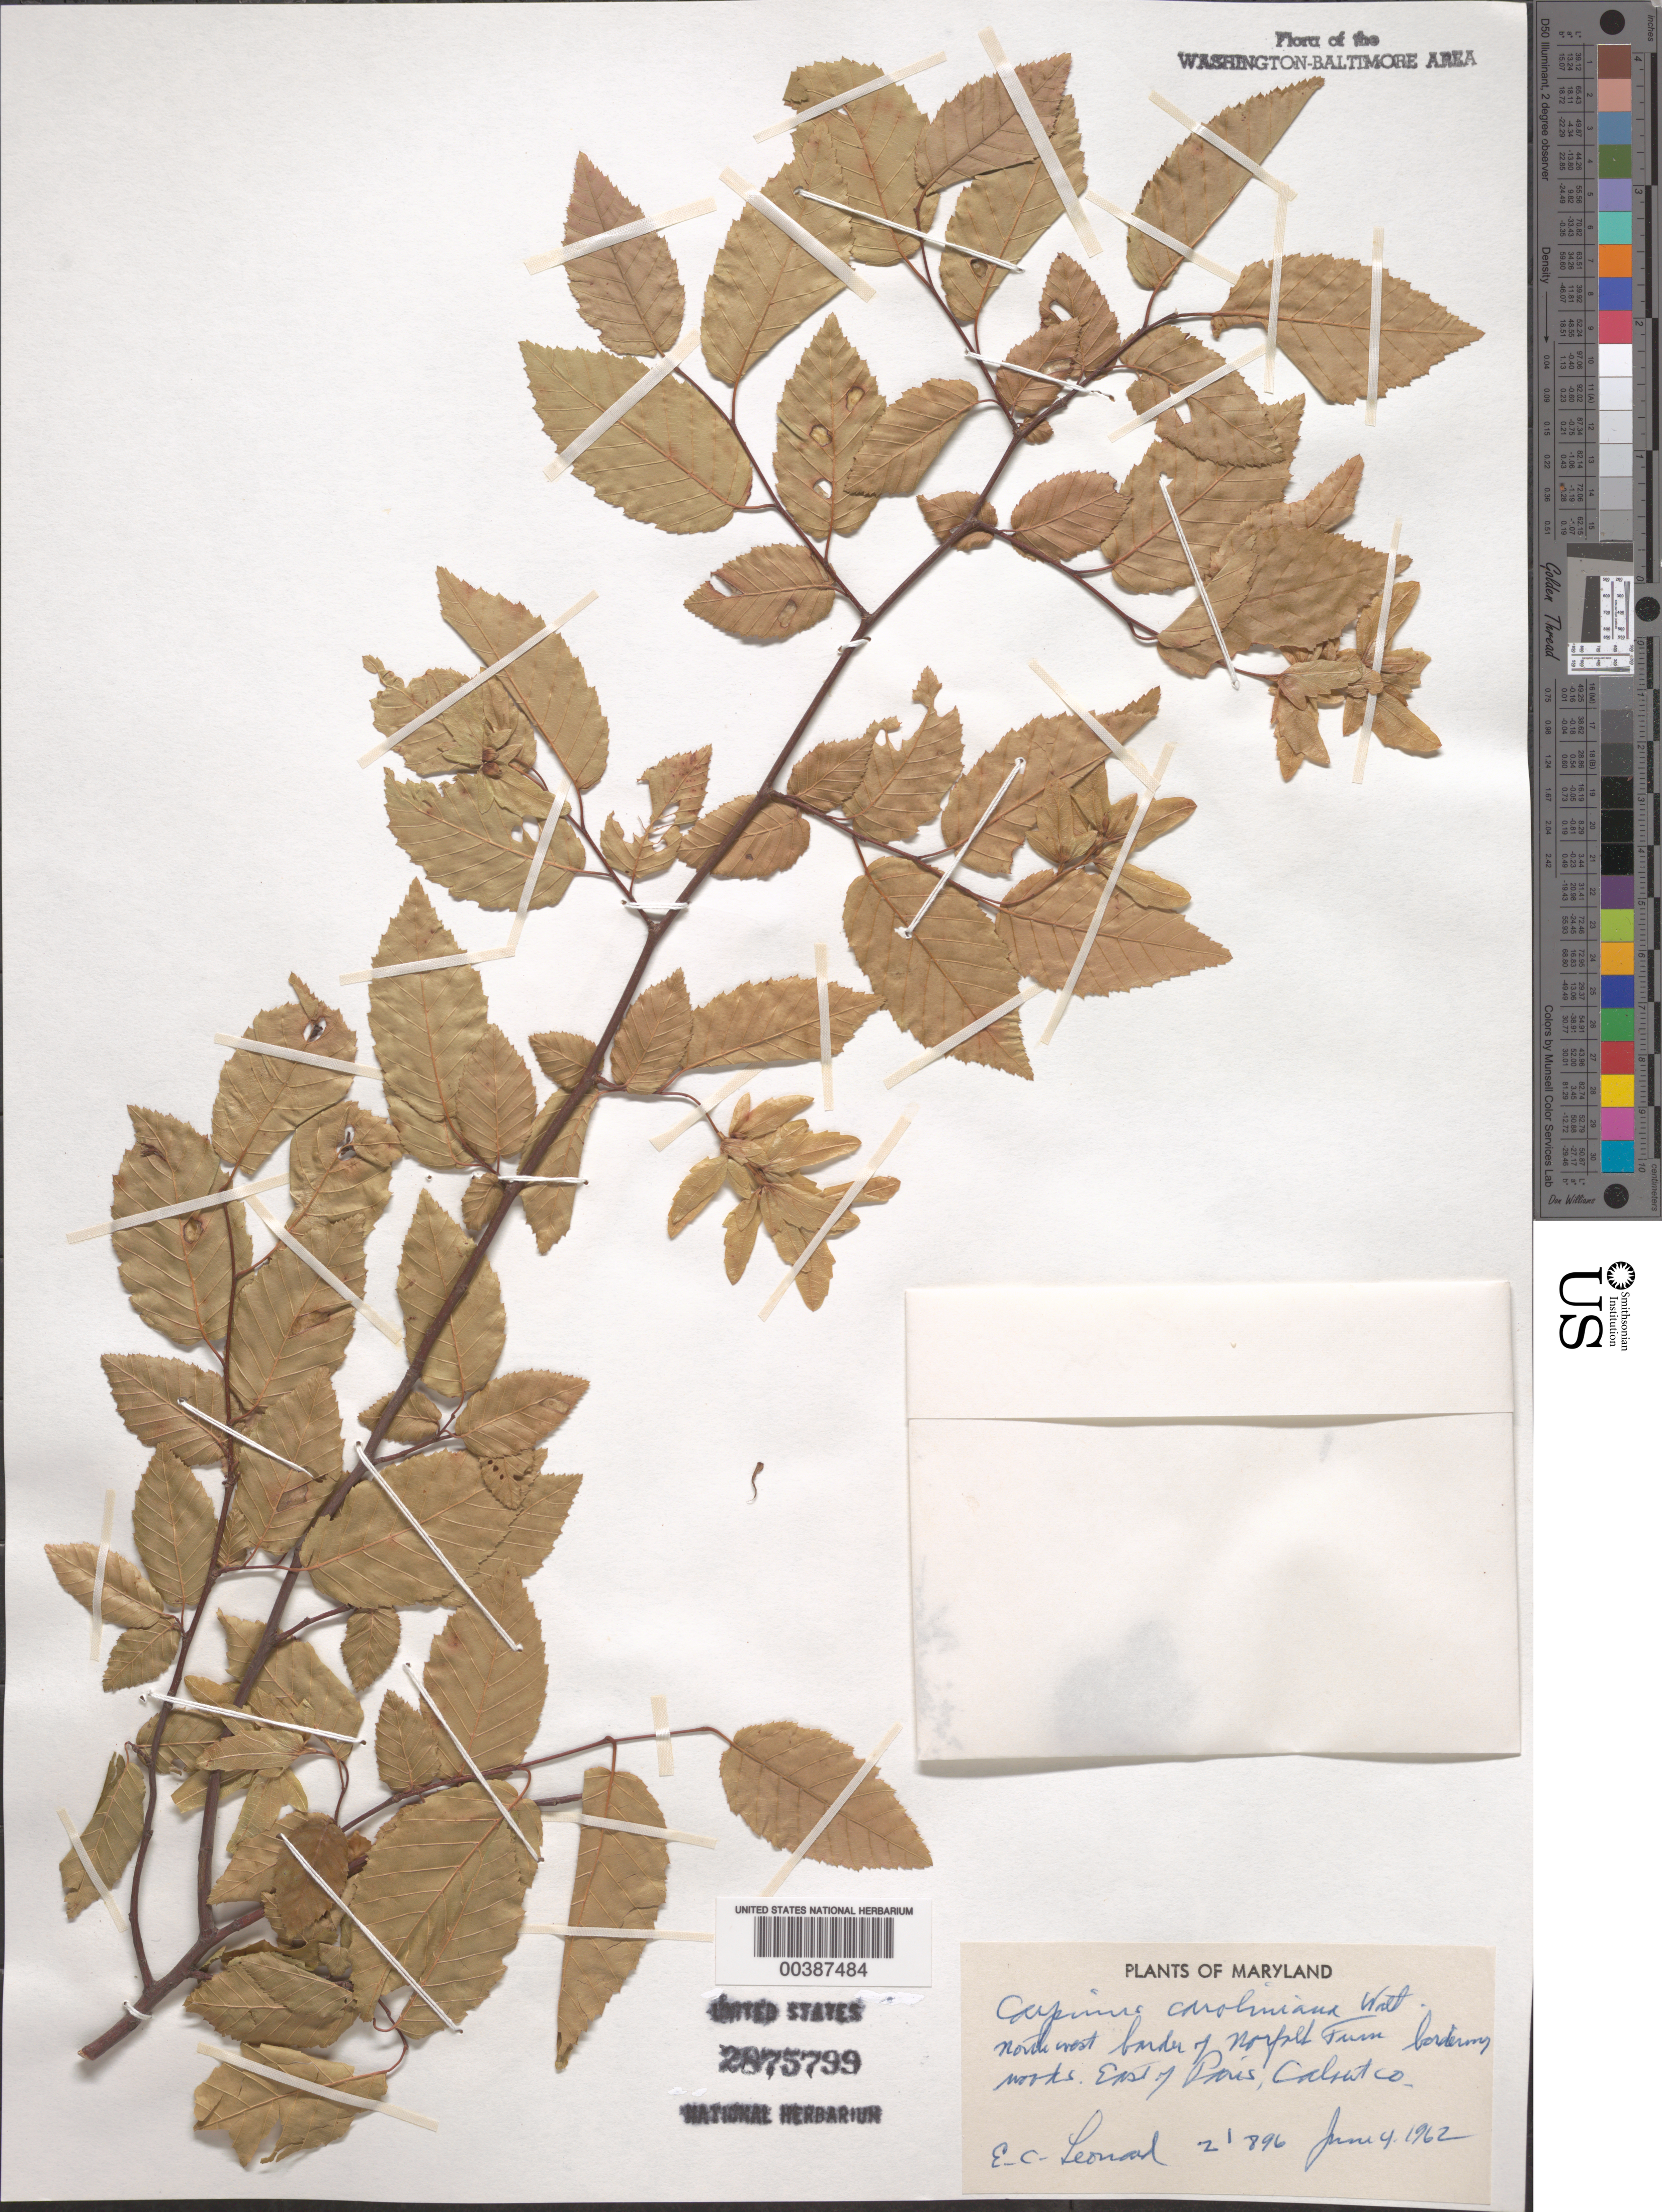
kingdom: Plantae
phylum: Tracheophyta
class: Magnoliopsida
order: Fagales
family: Betulaceae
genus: Carpinus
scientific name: Carpinus caroliniana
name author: Walter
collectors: E. C. Leonard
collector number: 21896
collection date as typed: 04 Jun 1962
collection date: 1962-06-04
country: United States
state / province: Maryland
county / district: Calvert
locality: East of Paris, Norfolk Farm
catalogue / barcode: US 2875799